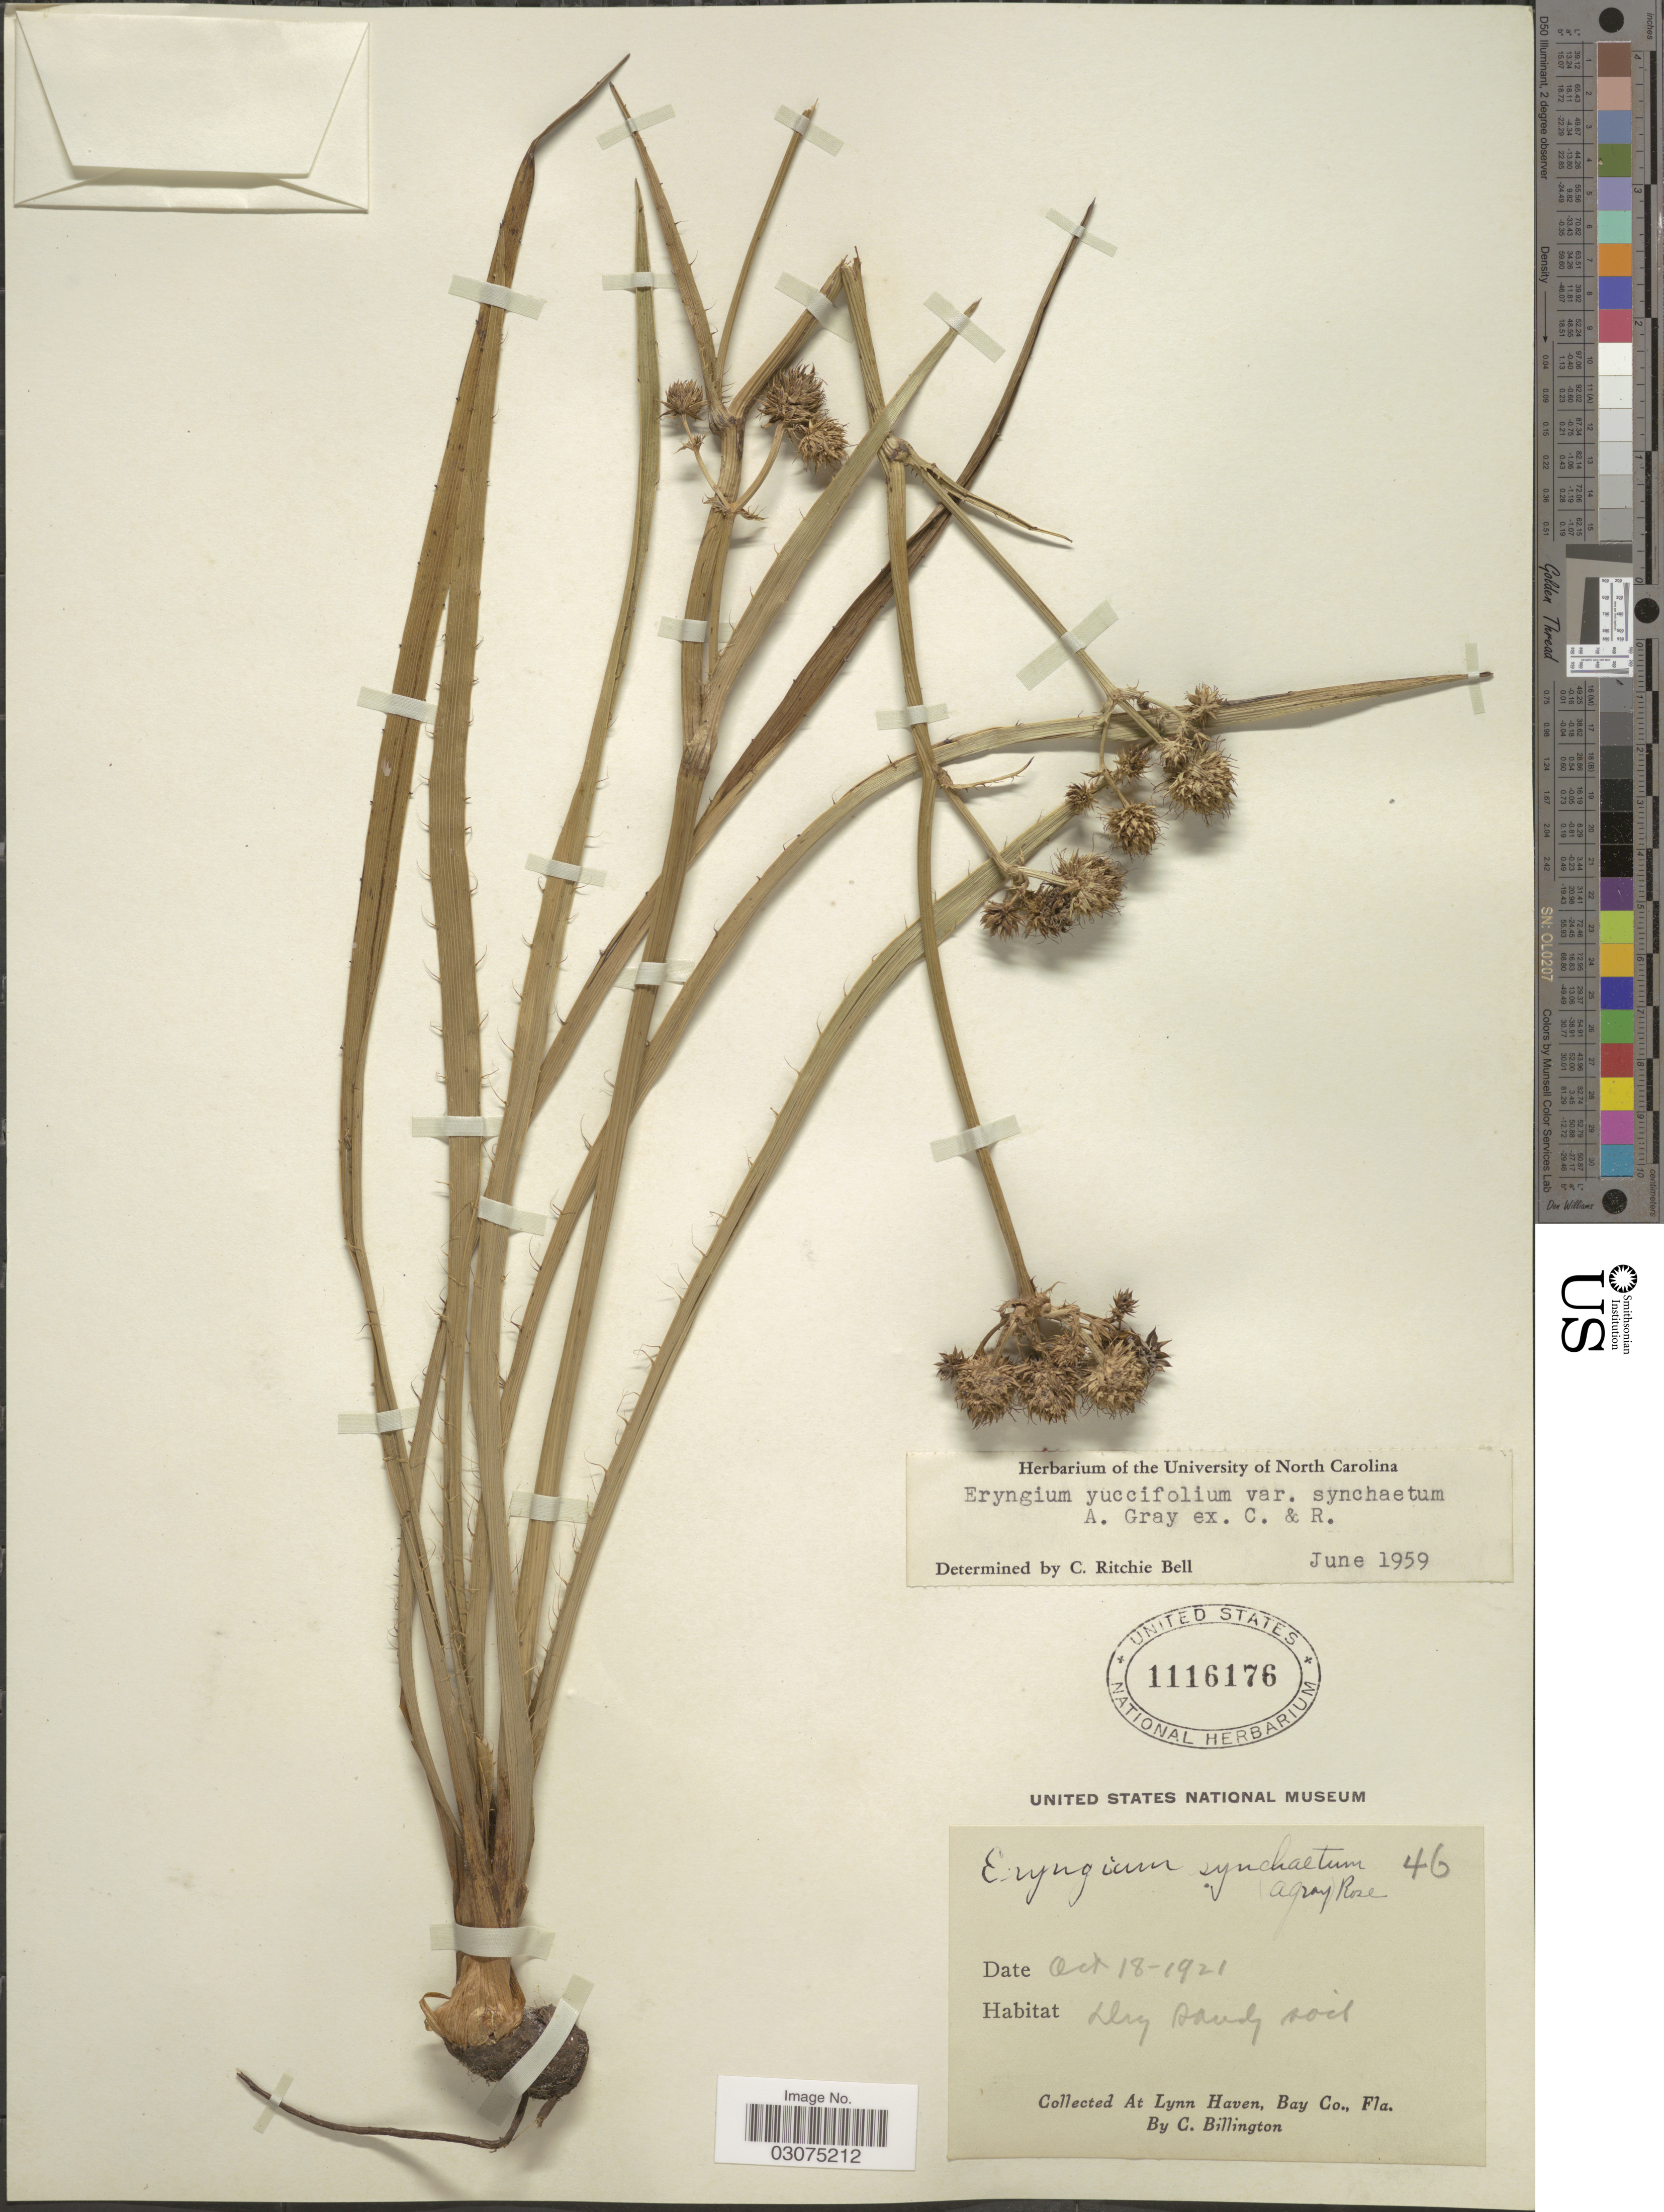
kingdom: Plantae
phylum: Tracheophyta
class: Magnoliopsida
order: Apiales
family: Apiaceae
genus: Eryngium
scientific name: Eryngium yuccifolium var. synchaetum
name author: A. Gray ex J.M. Coult. & Rose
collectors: C. Billington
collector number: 46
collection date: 1921-10-18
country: United States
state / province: Florida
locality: Lynn Haven, Bay Co.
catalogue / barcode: US 1116176